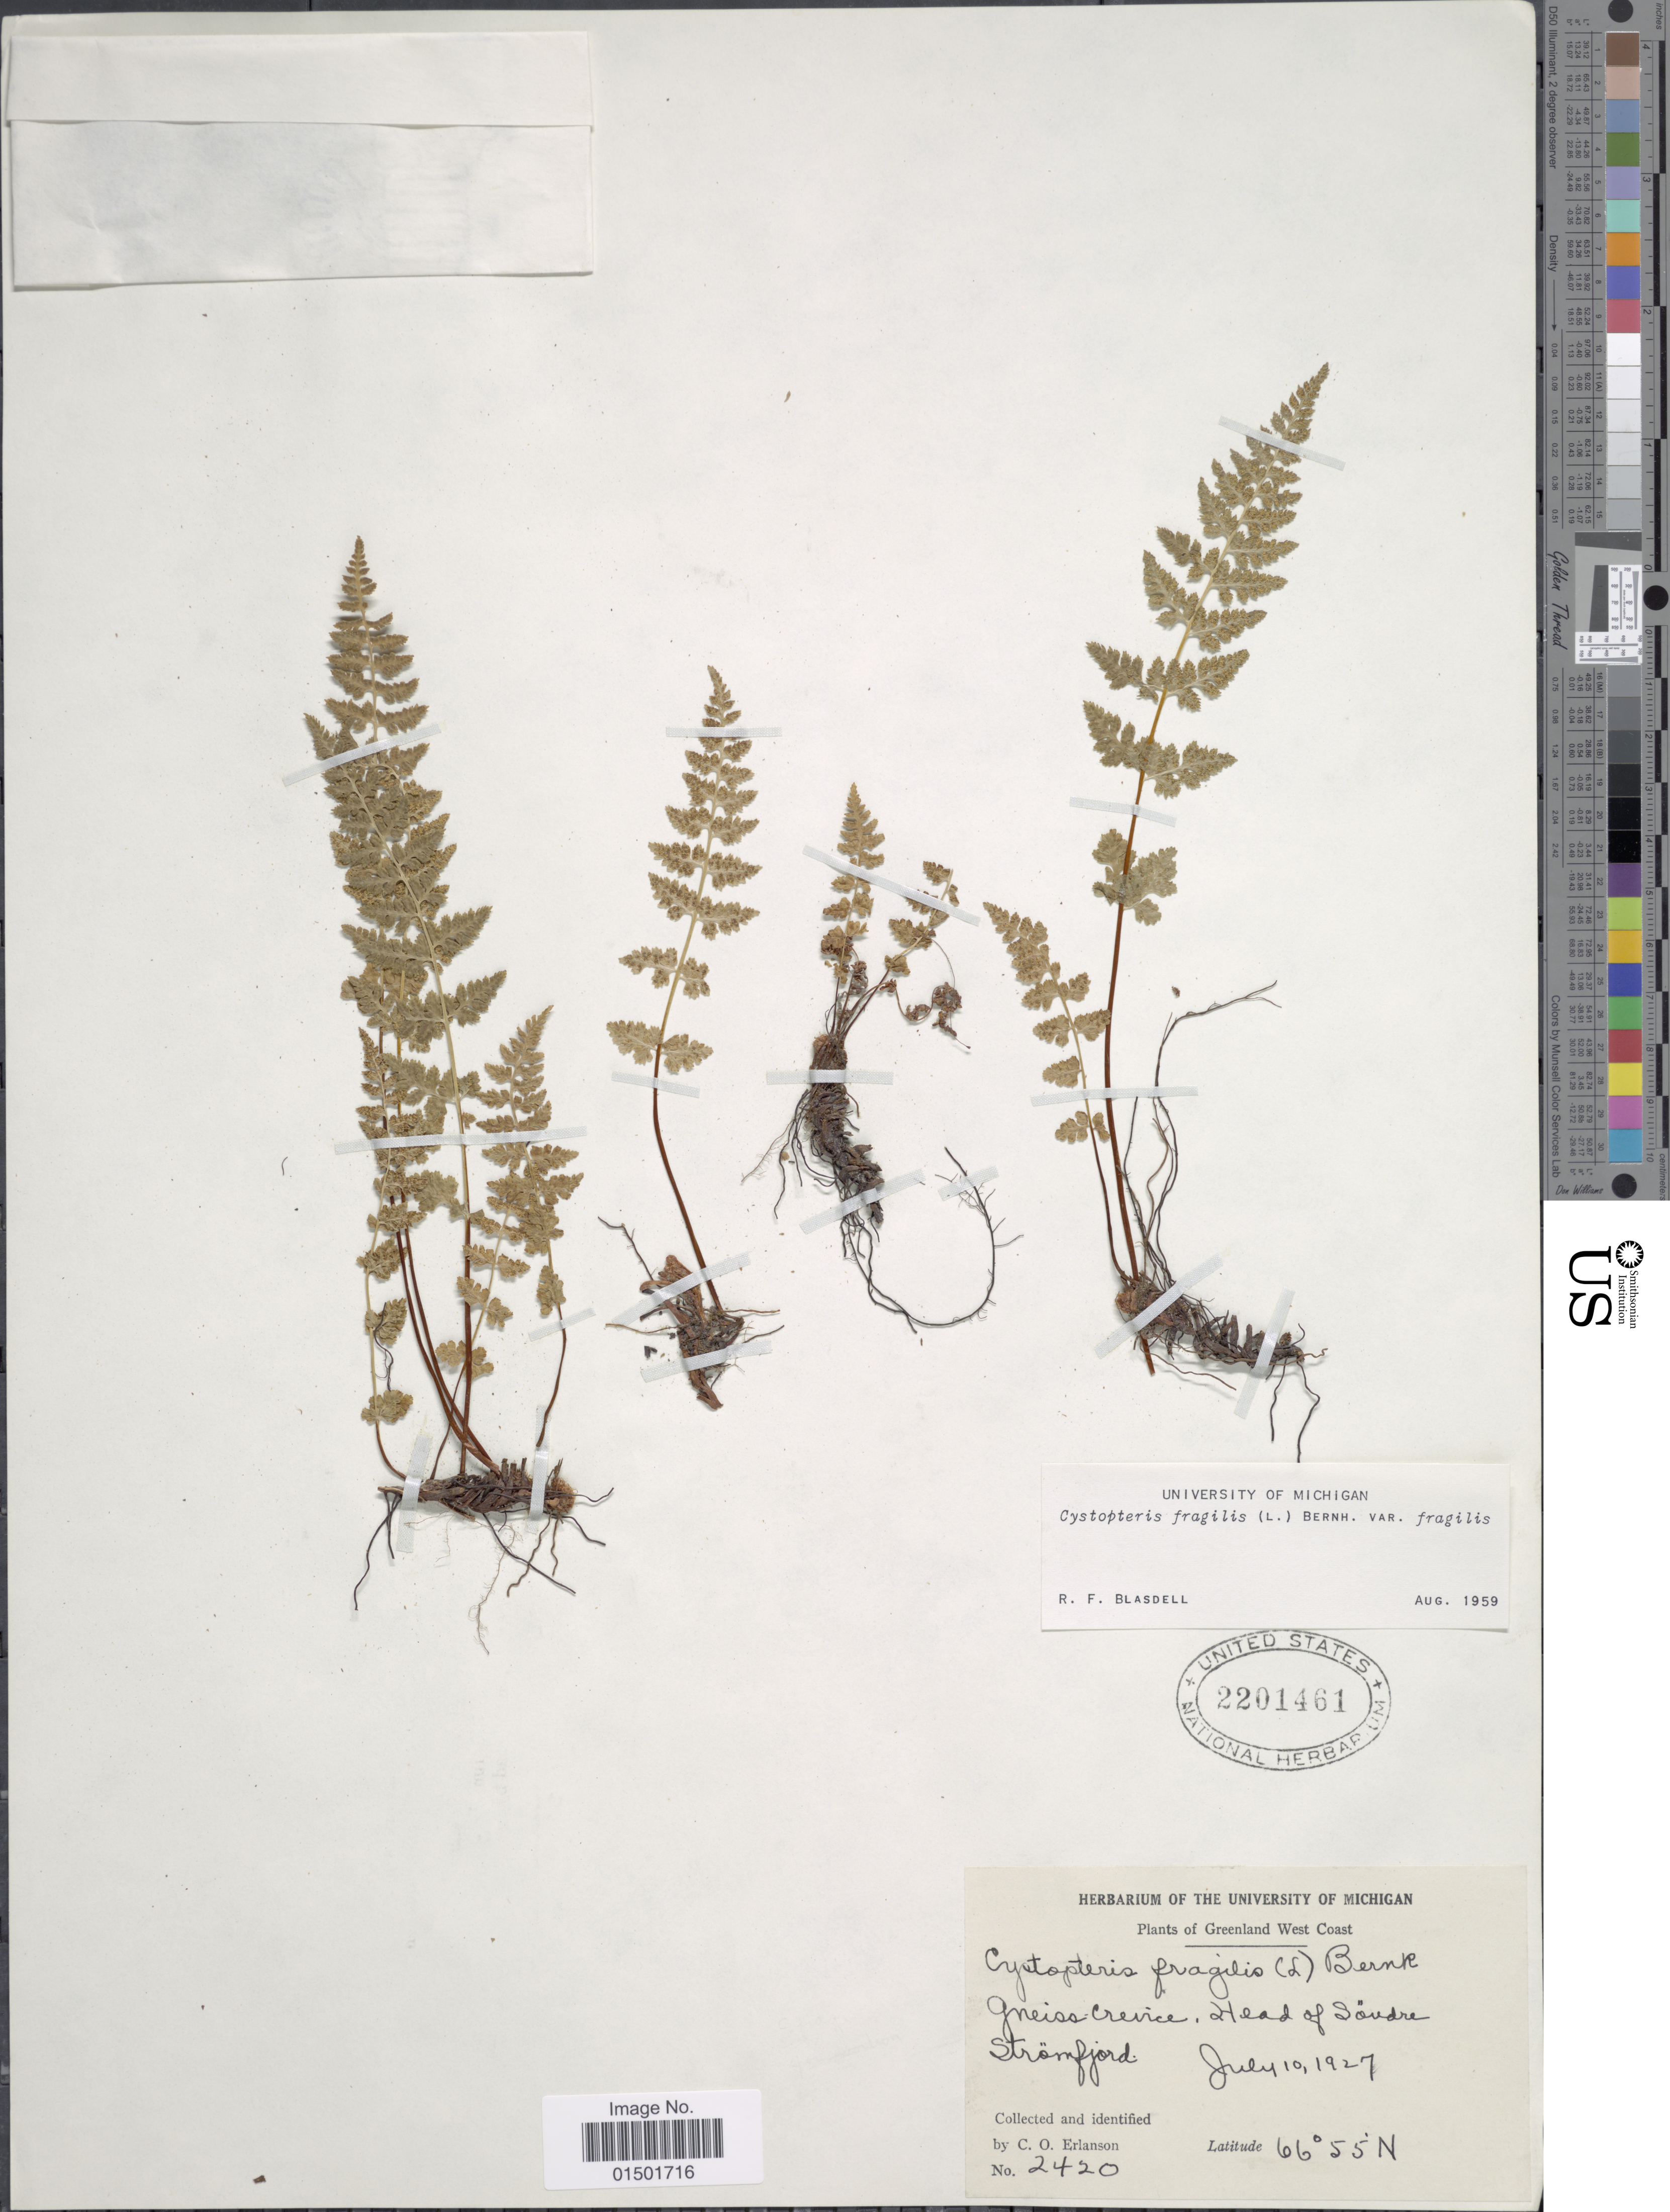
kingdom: Plantae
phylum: Tracheophyta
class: Polypodiopsida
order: Polypodiales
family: Cystopteridaceae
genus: Cystopteris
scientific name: Cystopteris fragilis var. fragilis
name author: (L.) Bernh.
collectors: C. O. Erlanson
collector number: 2420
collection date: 1927-06-10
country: Greenland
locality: Greenland West Coast. Gneiss crevice, Head of Soudre Stromfjord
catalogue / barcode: US 2201461